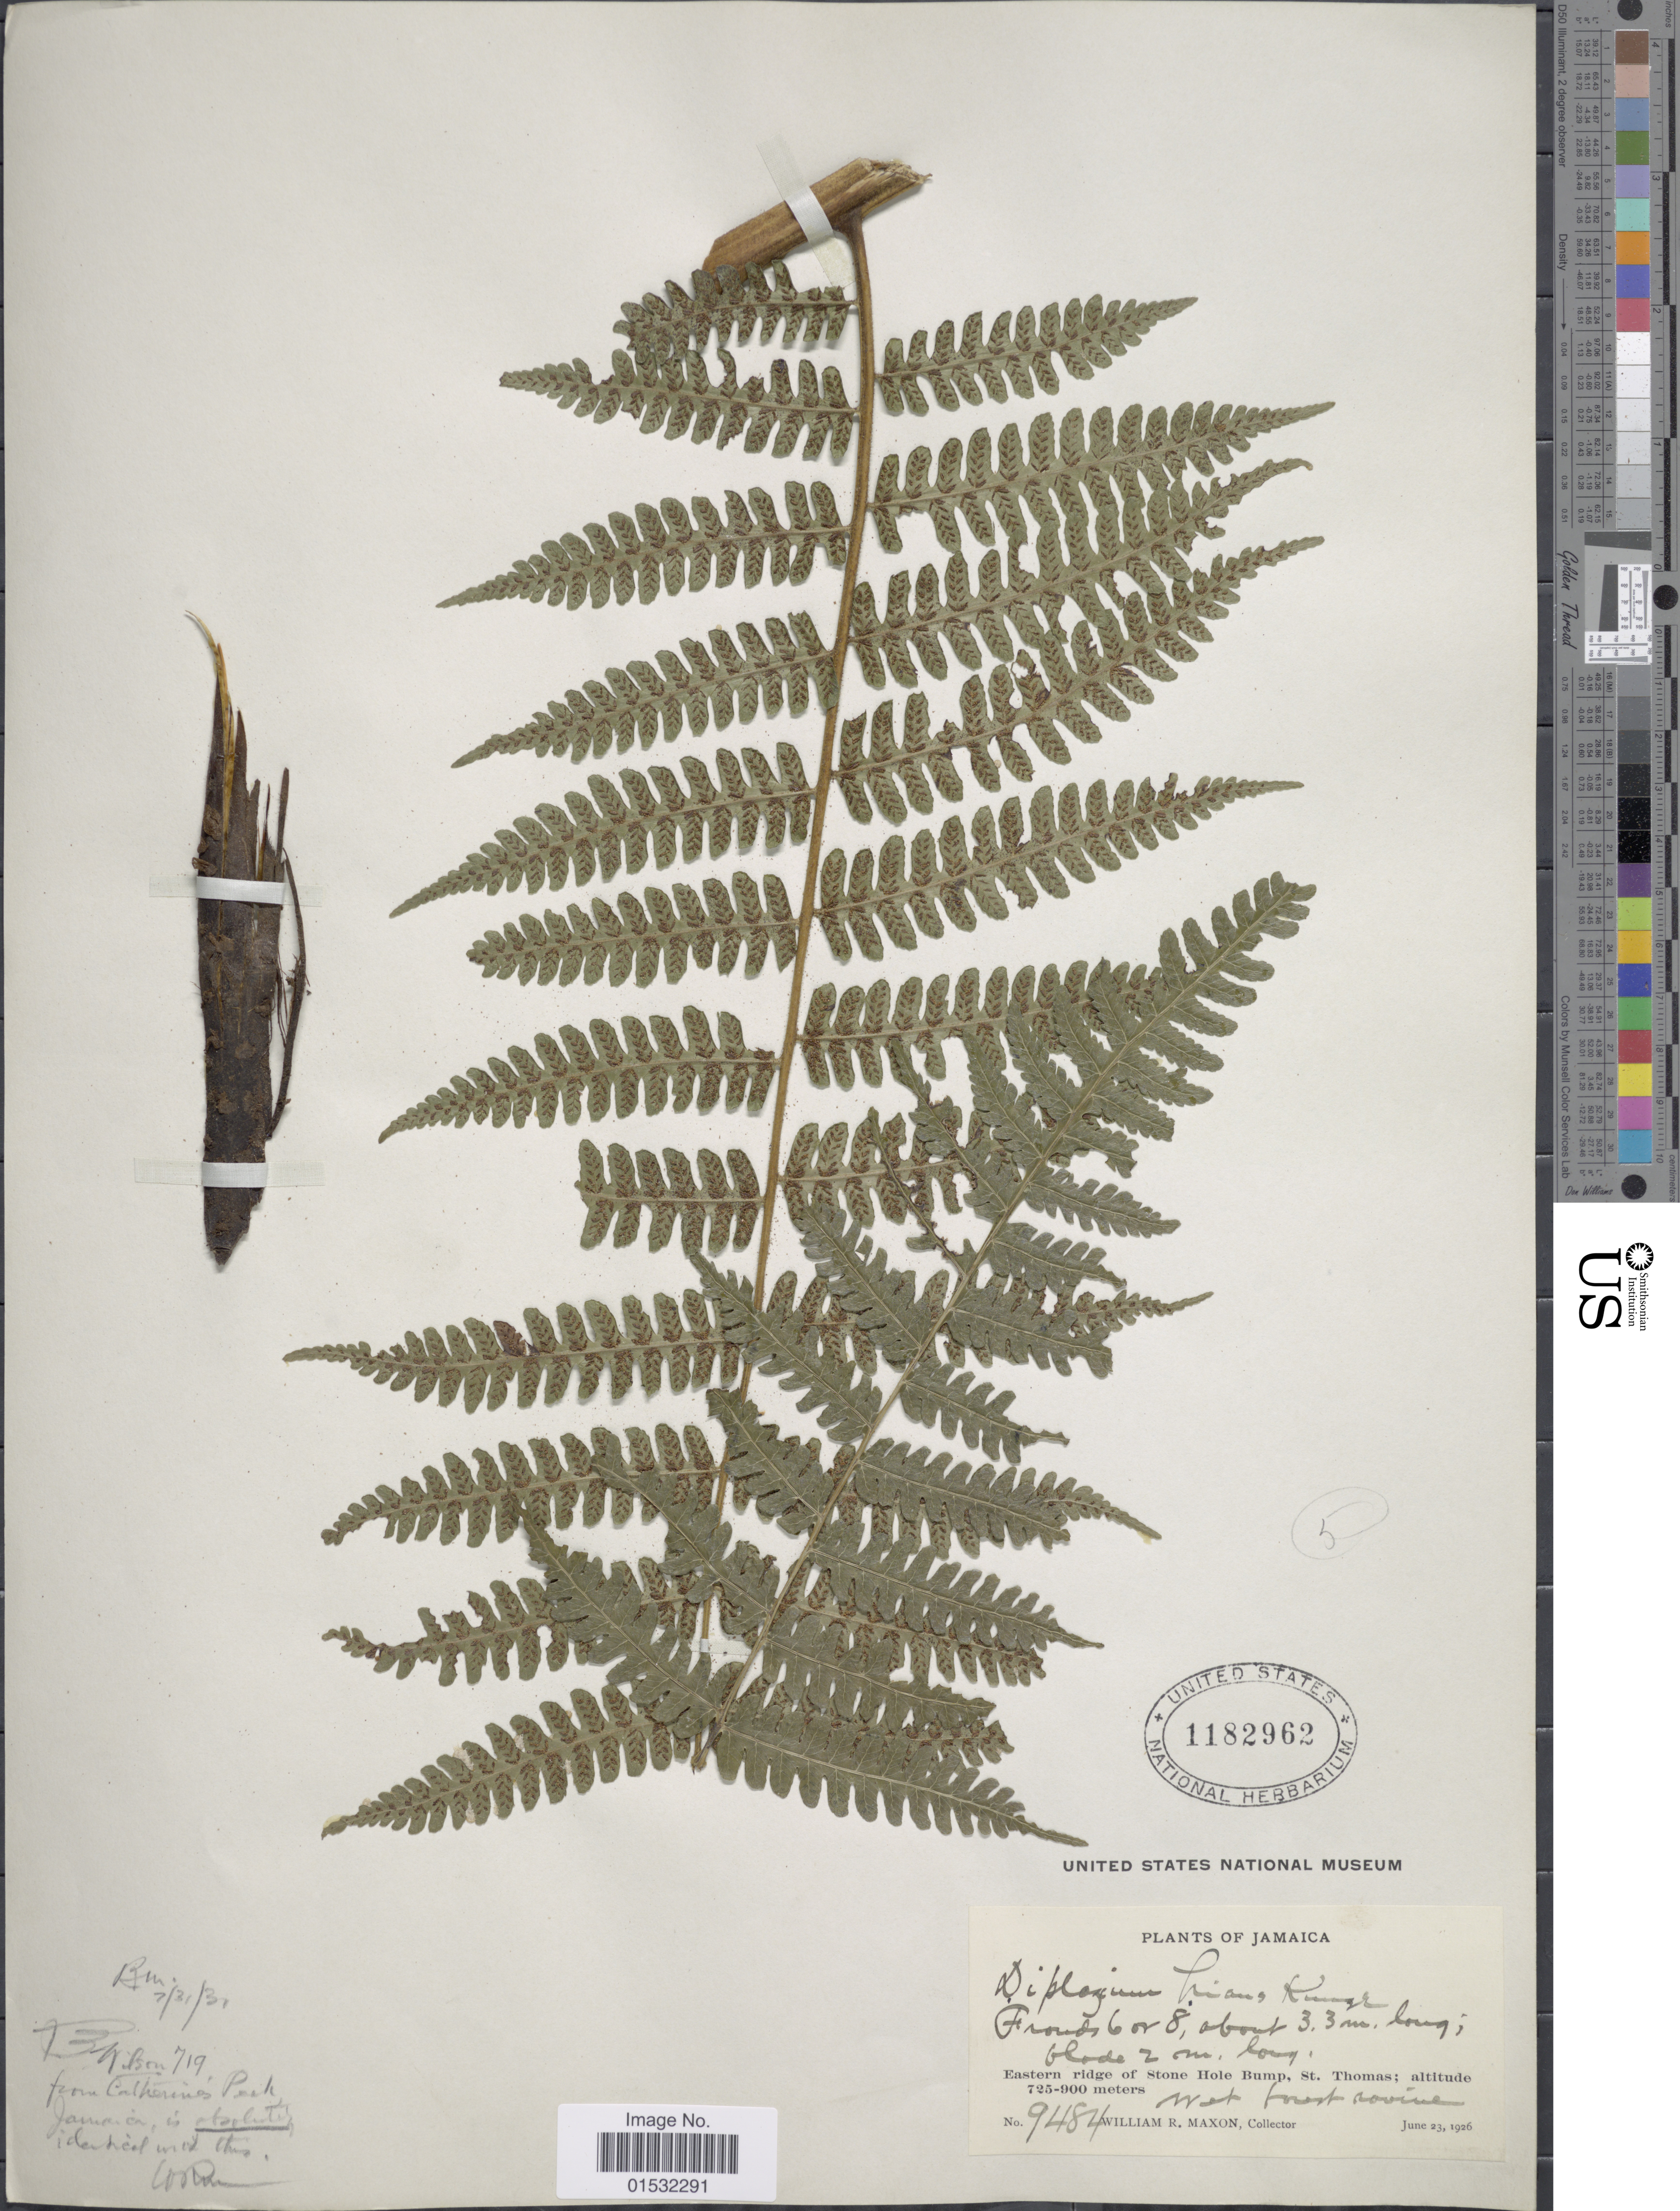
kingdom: Plantae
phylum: Tracheophyta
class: Polypodiopsida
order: Polypodiales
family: Athyriaceae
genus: Diplazium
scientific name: Diplazium fuertesii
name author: Brause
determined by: Sánchez, C.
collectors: W. R. Maxon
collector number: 9484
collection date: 1926-06-23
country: Jamaica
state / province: Saint Thomas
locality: Eastern ridge of Stone Hole Bump, St. Thomas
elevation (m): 725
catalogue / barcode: US 1182962